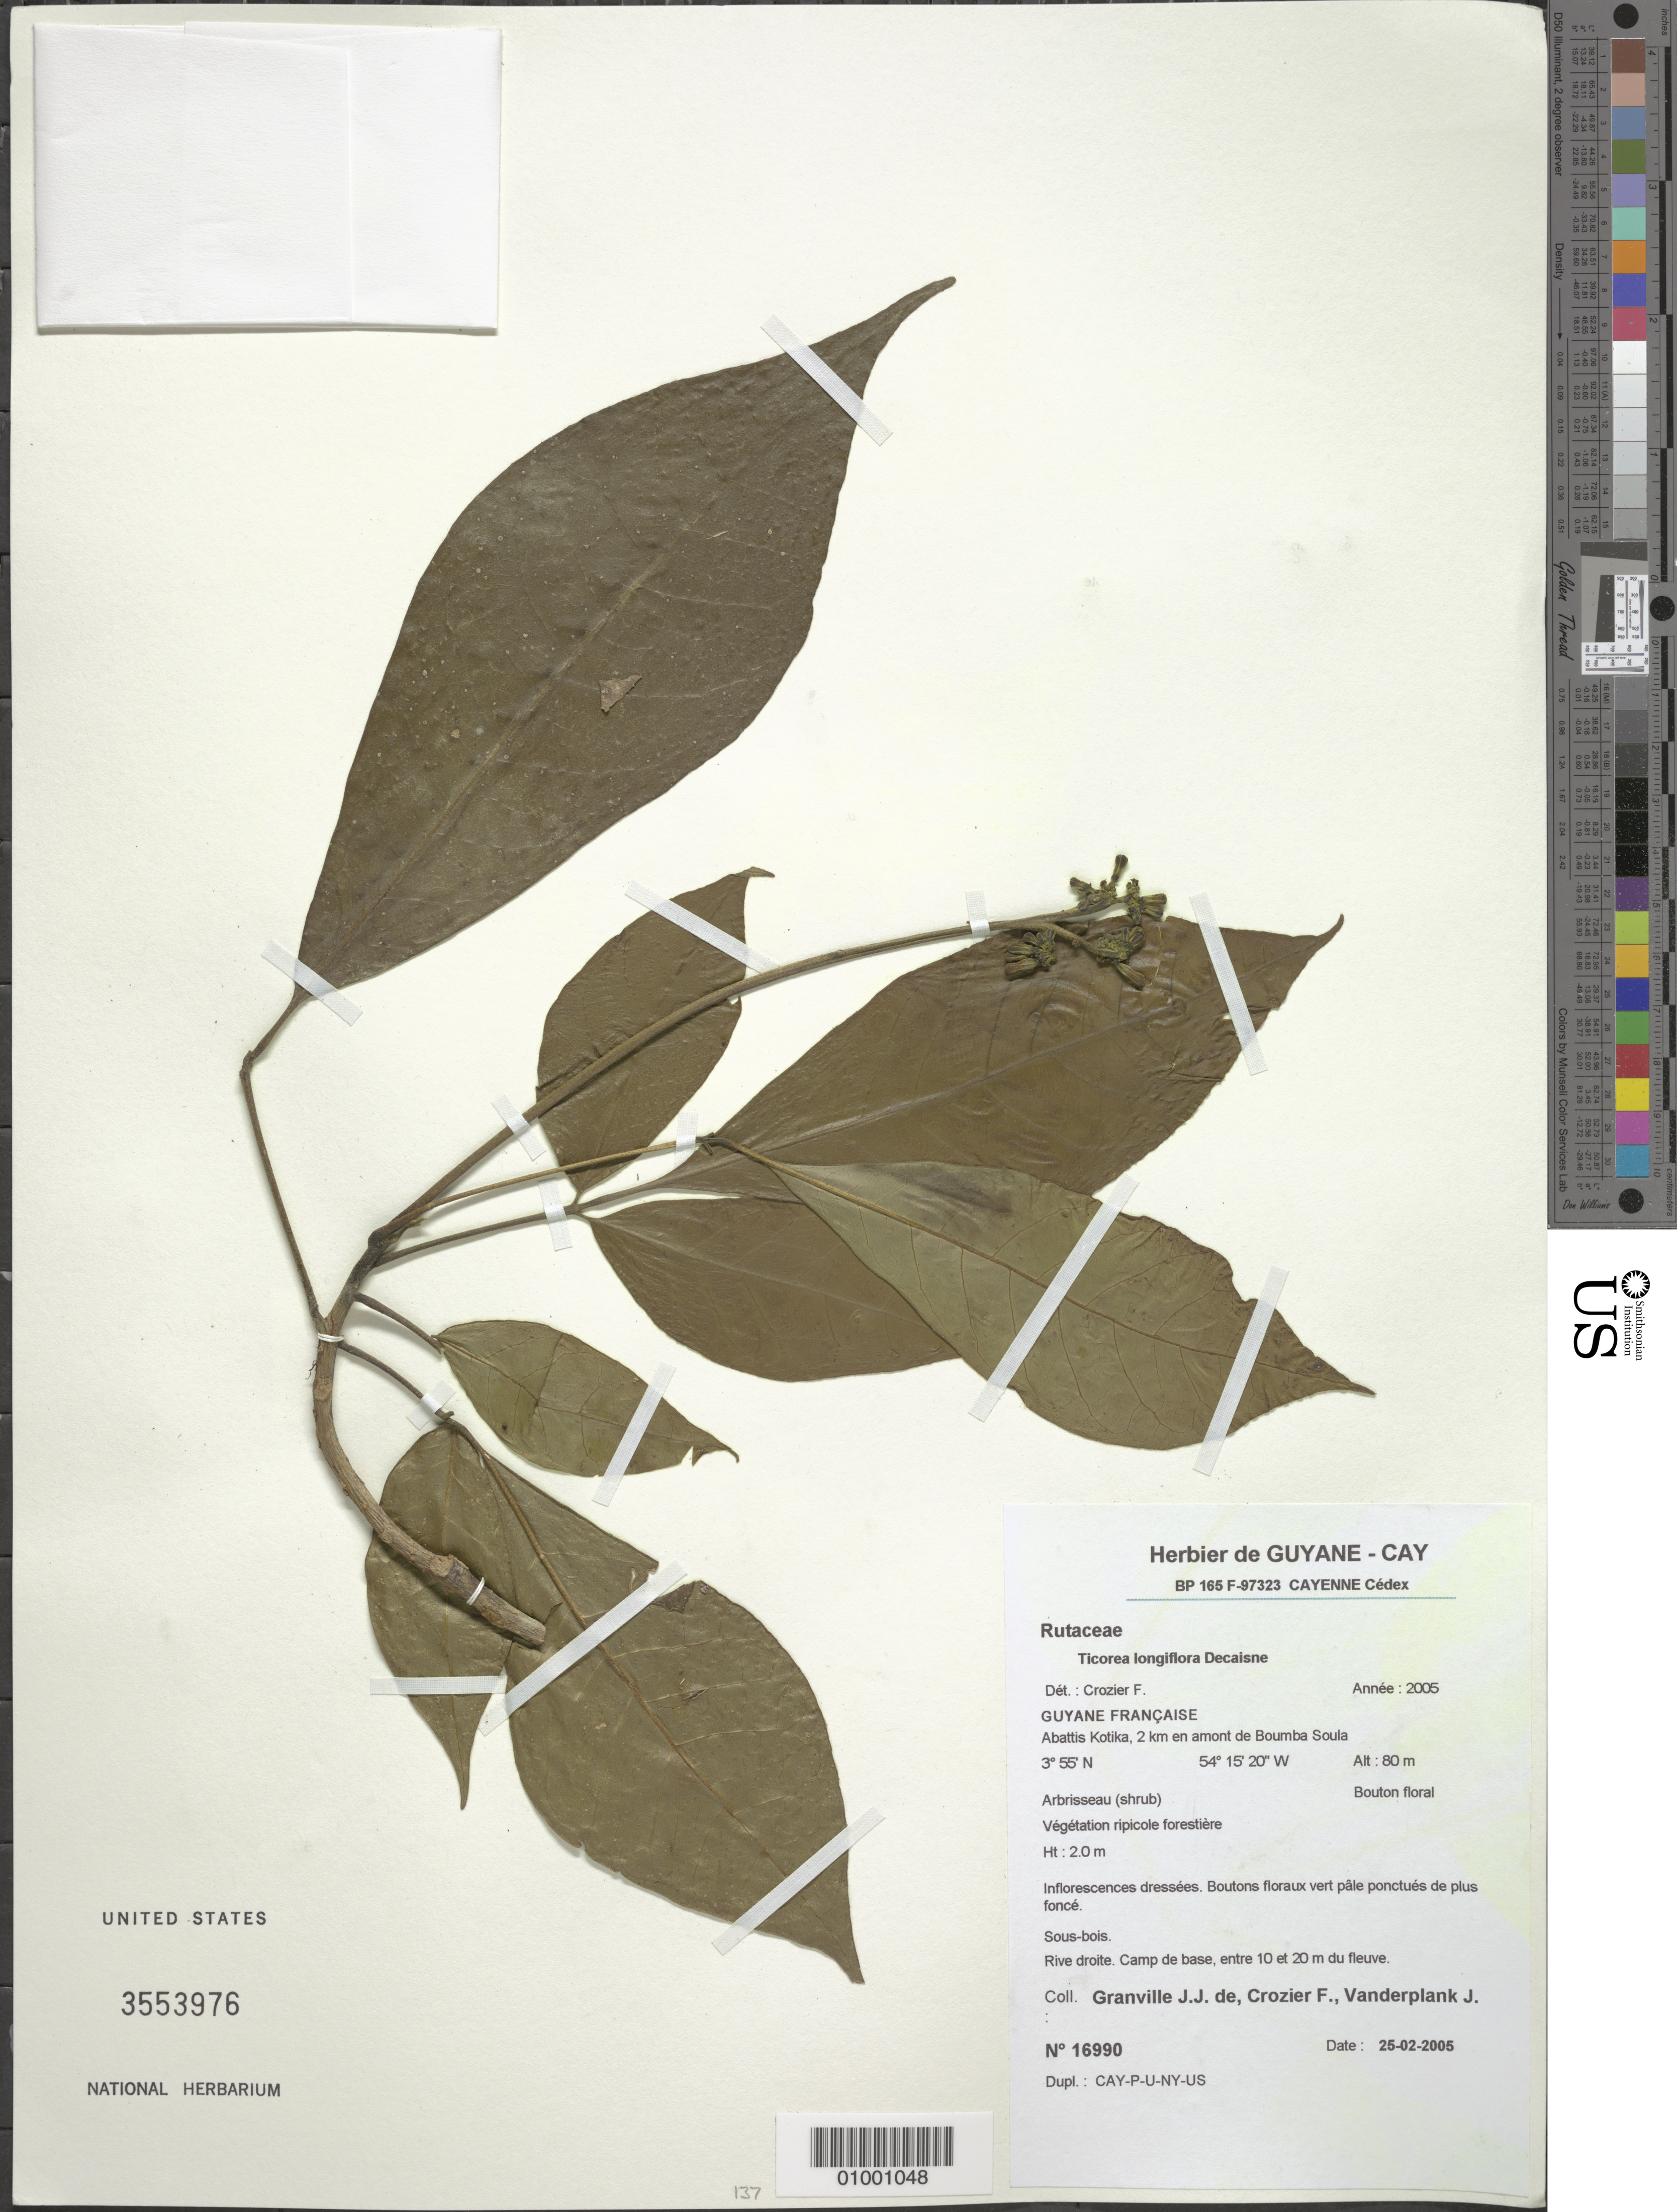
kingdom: Plantae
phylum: Tracheophyta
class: Magnoliopsida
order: Sapindales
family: Rutaceae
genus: Ticorea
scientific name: Ticorea longiflora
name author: DC.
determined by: Crozier, F.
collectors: J.-J. de Granville, F. Crozier & J. Vanderplank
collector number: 16990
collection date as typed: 25-Feb-05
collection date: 2005-02-25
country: French Guiana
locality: Abattis Kotika, 2 km en amont de Boumba Soula. Rive droite. Camp de base, entre 10 et 20m de fleuve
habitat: Vegetation ripicole forestiere. Sous-bois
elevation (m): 80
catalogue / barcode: US 3553976